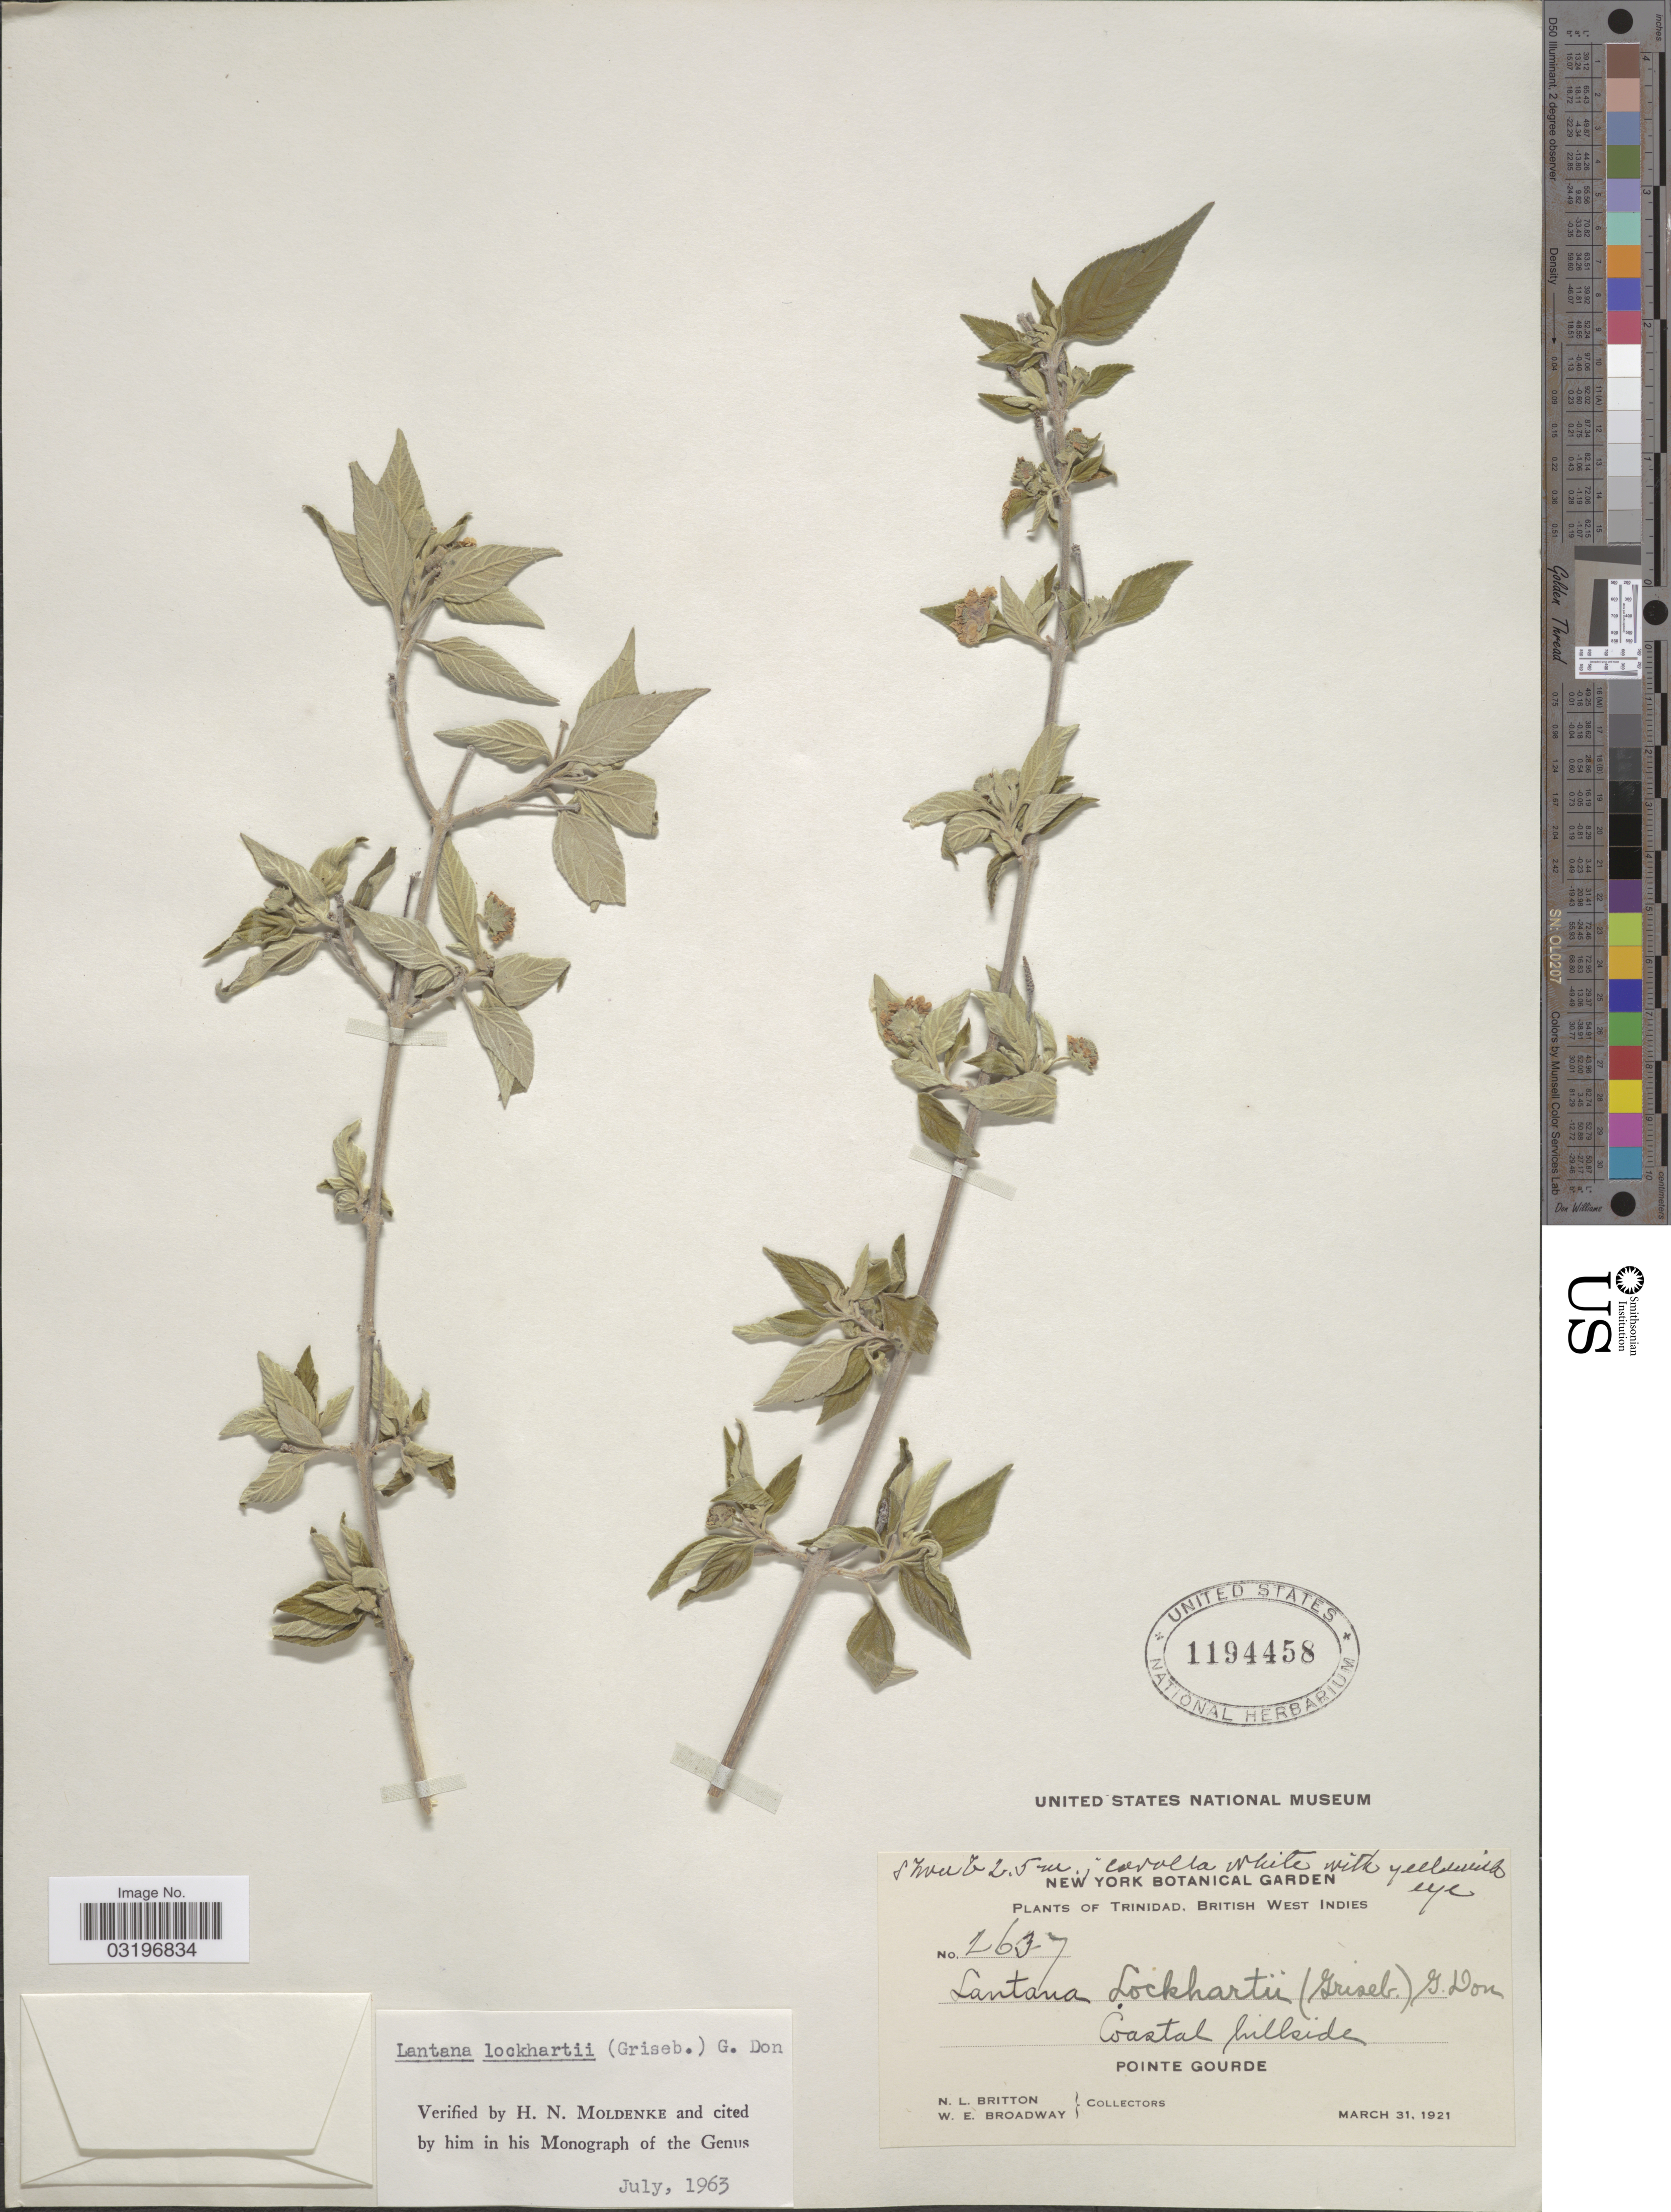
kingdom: Plantae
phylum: Tracheophyta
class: Magnoliopsida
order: Lamiales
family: Verbenaceae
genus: Lantana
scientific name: Lantana lockhardtii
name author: D. Don ex Schauer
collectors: N. Britton & W. E. Broadway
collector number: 2637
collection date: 1921-03-31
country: Trinidad and Tobago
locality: Trinidad, British West Indies. Coastal bank, Pointe Gourde.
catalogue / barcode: US 1194458